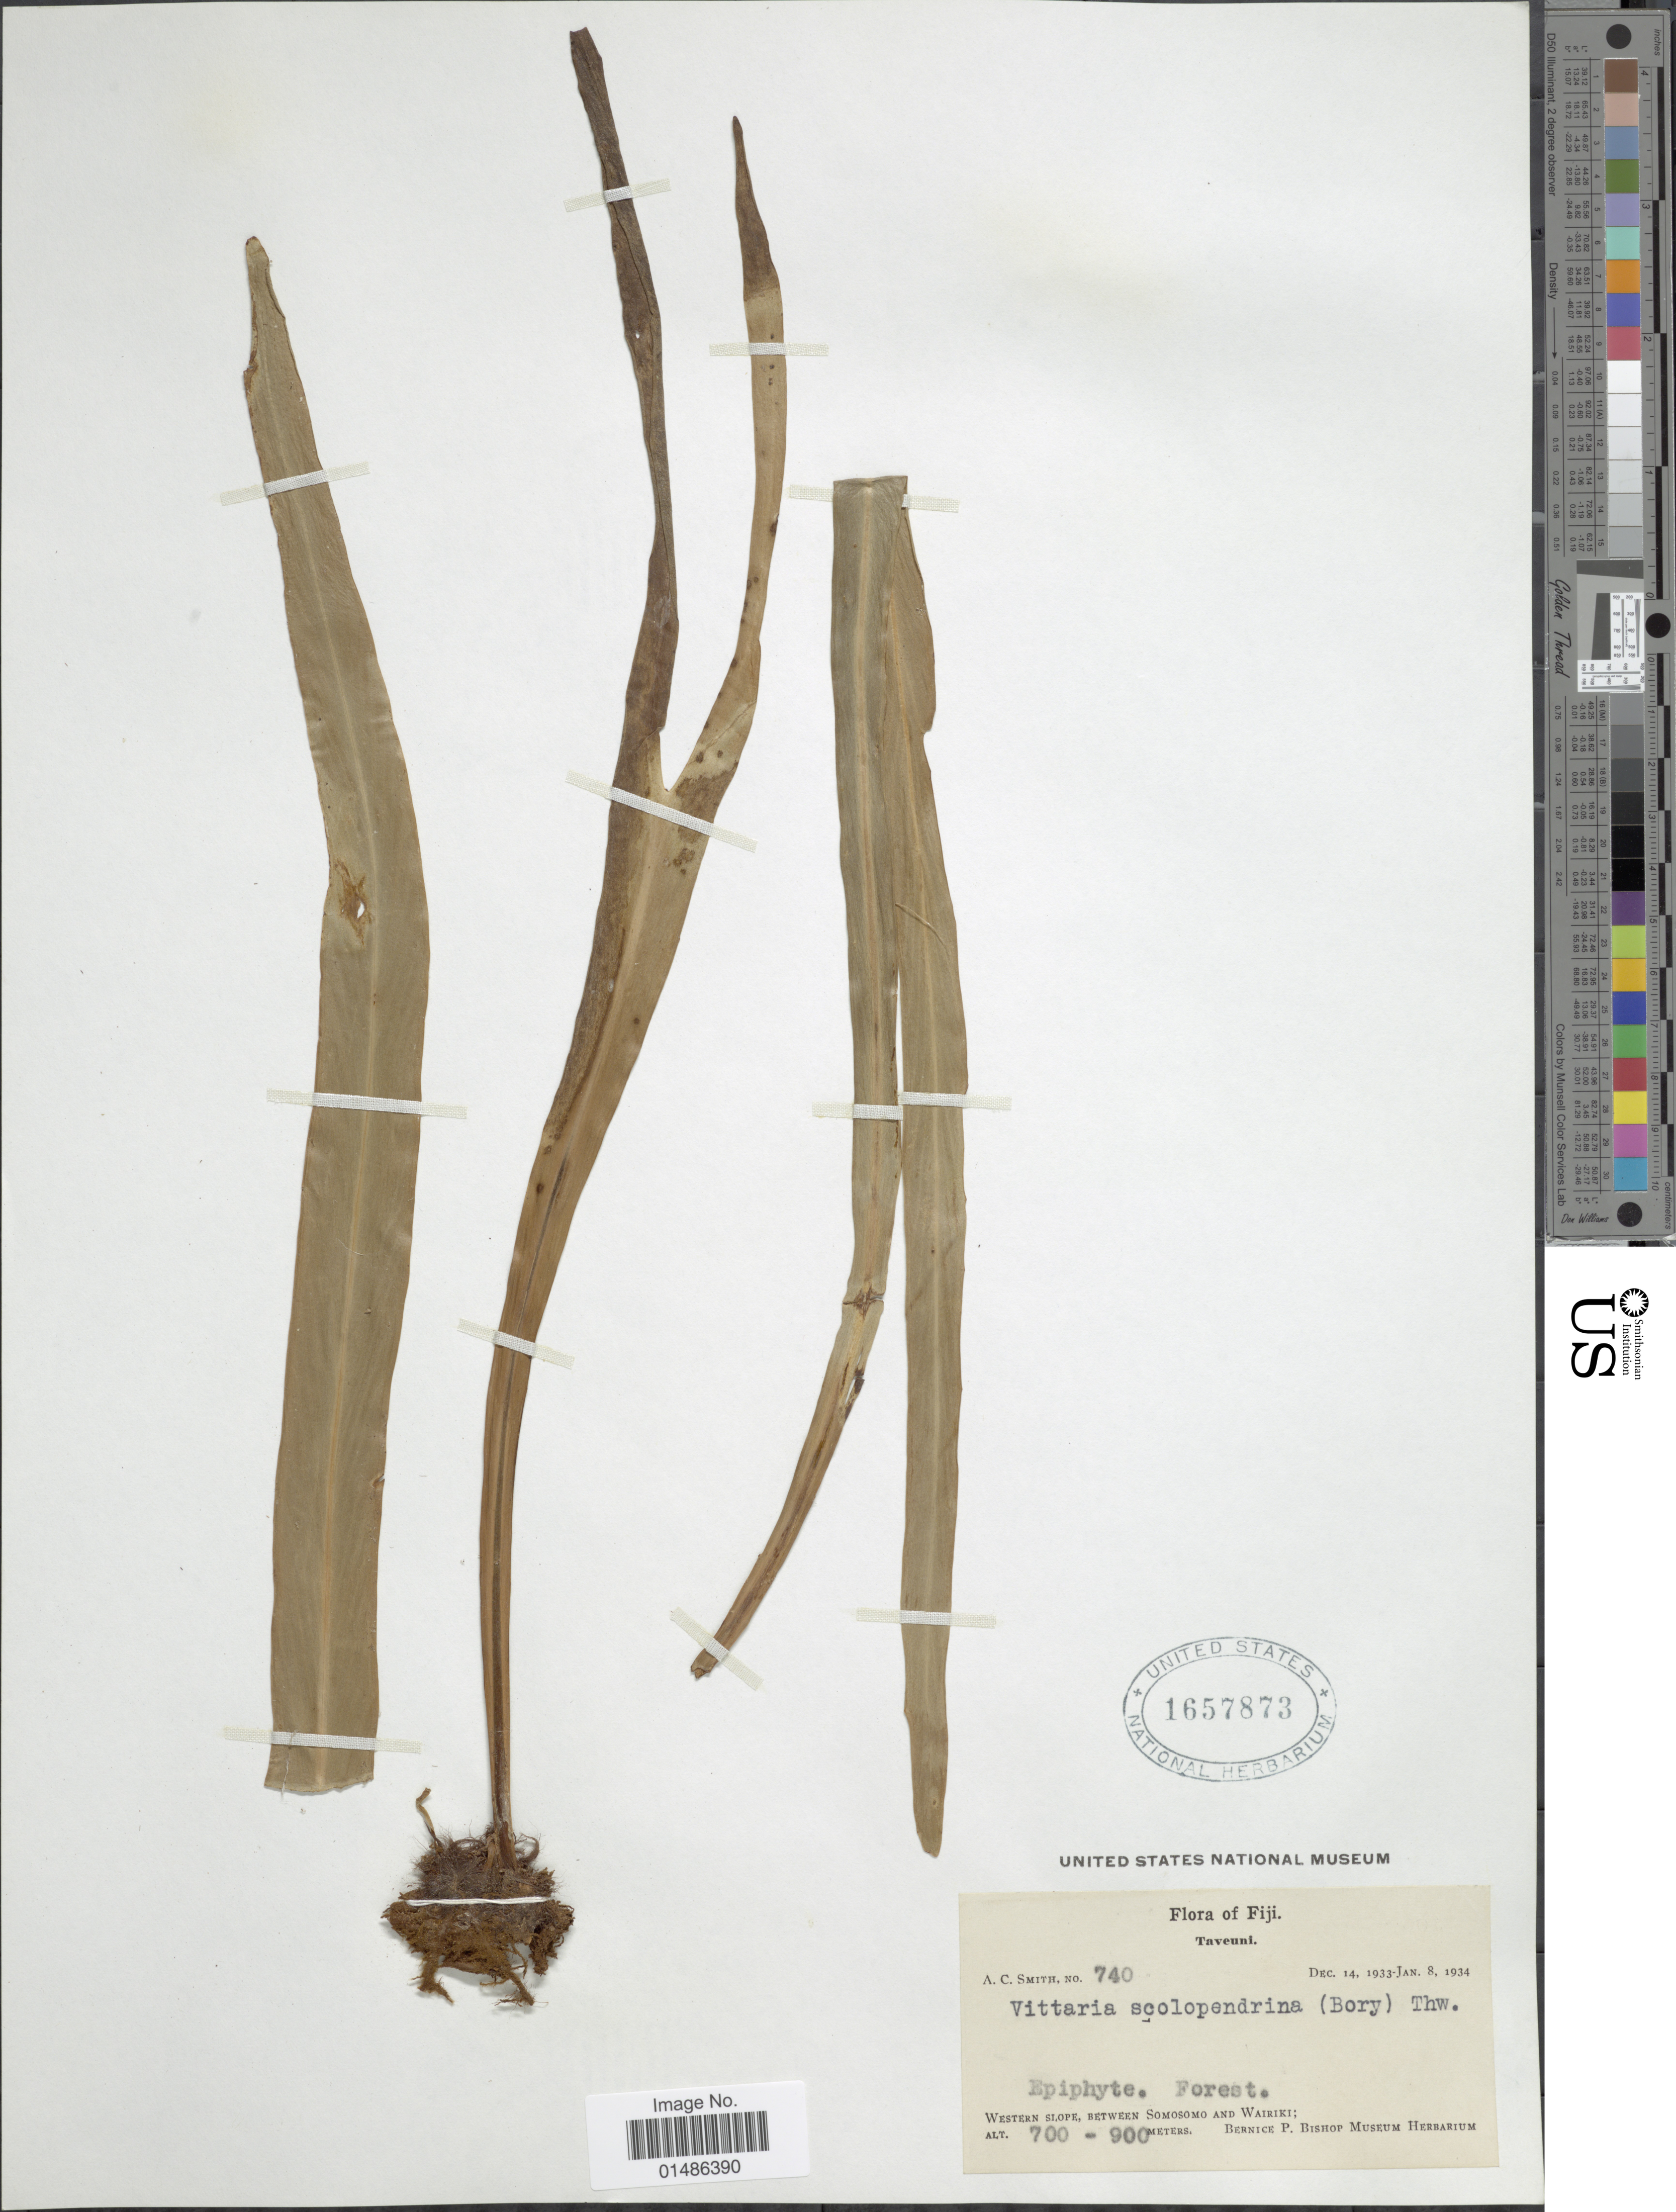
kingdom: Plantae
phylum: Tracheophyta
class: Polypodiopsida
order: Polypodiales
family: Pteridaceae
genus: Haplopteris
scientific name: Haplopteris scolopendrina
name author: (Bory) Presl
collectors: A. C. Smith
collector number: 740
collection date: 1933-12-14/1934-01-08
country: Fiji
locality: Taveuni. Western slope, between Somosomo and Wairiki.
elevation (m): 700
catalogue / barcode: US 1657873